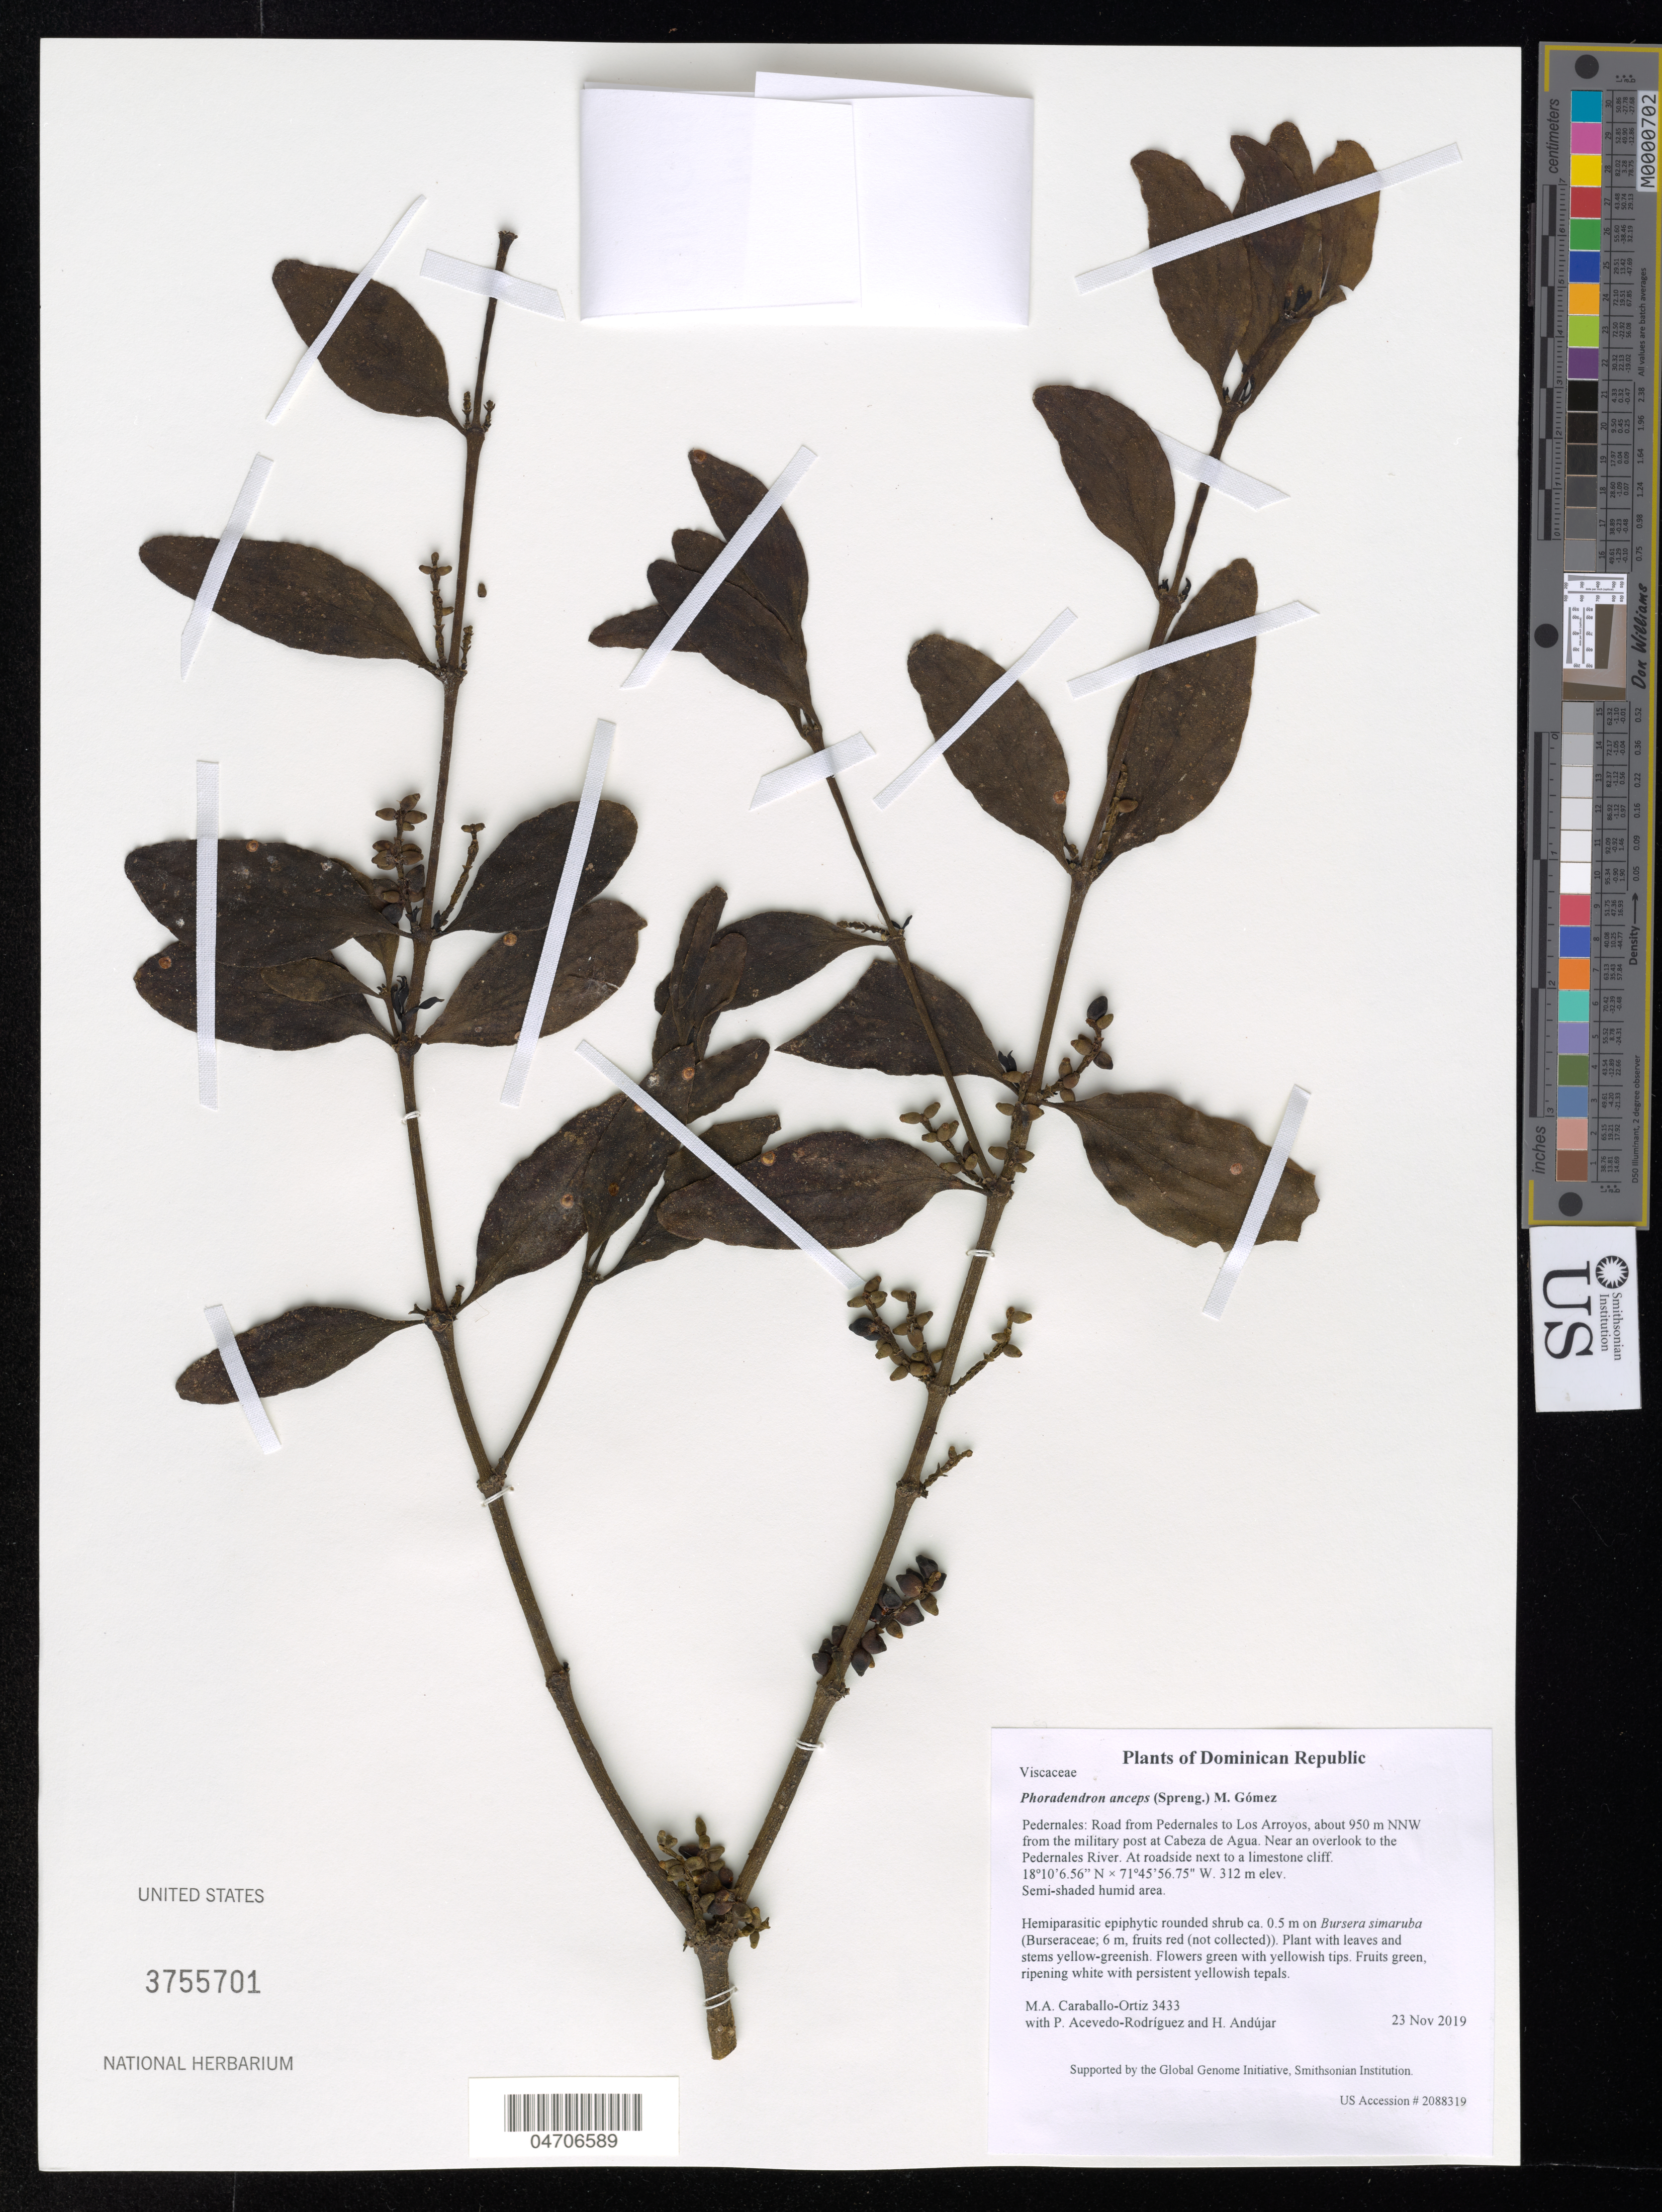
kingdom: Plantae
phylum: Tracheophyta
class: Magnoliopsida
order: Santalales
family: Viscaceae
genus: Phoradendron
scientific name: Phoradendron anceps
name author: (Spreng.) M. Gómez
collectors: M. Caraballo-Ortiz, P. Acevedo-Rodr. & H. Andujar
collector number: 3433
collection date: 2019-11-23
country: Dominican Republic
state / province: Pedernales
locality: Road from Pedernales to Los Arroyos, about 950 m NNW from the military post at Cabeza de Agua. Near an overlook to the Pedernales River. At roadside next to a limestone cliff.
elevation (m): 312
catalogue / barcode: US 3755701